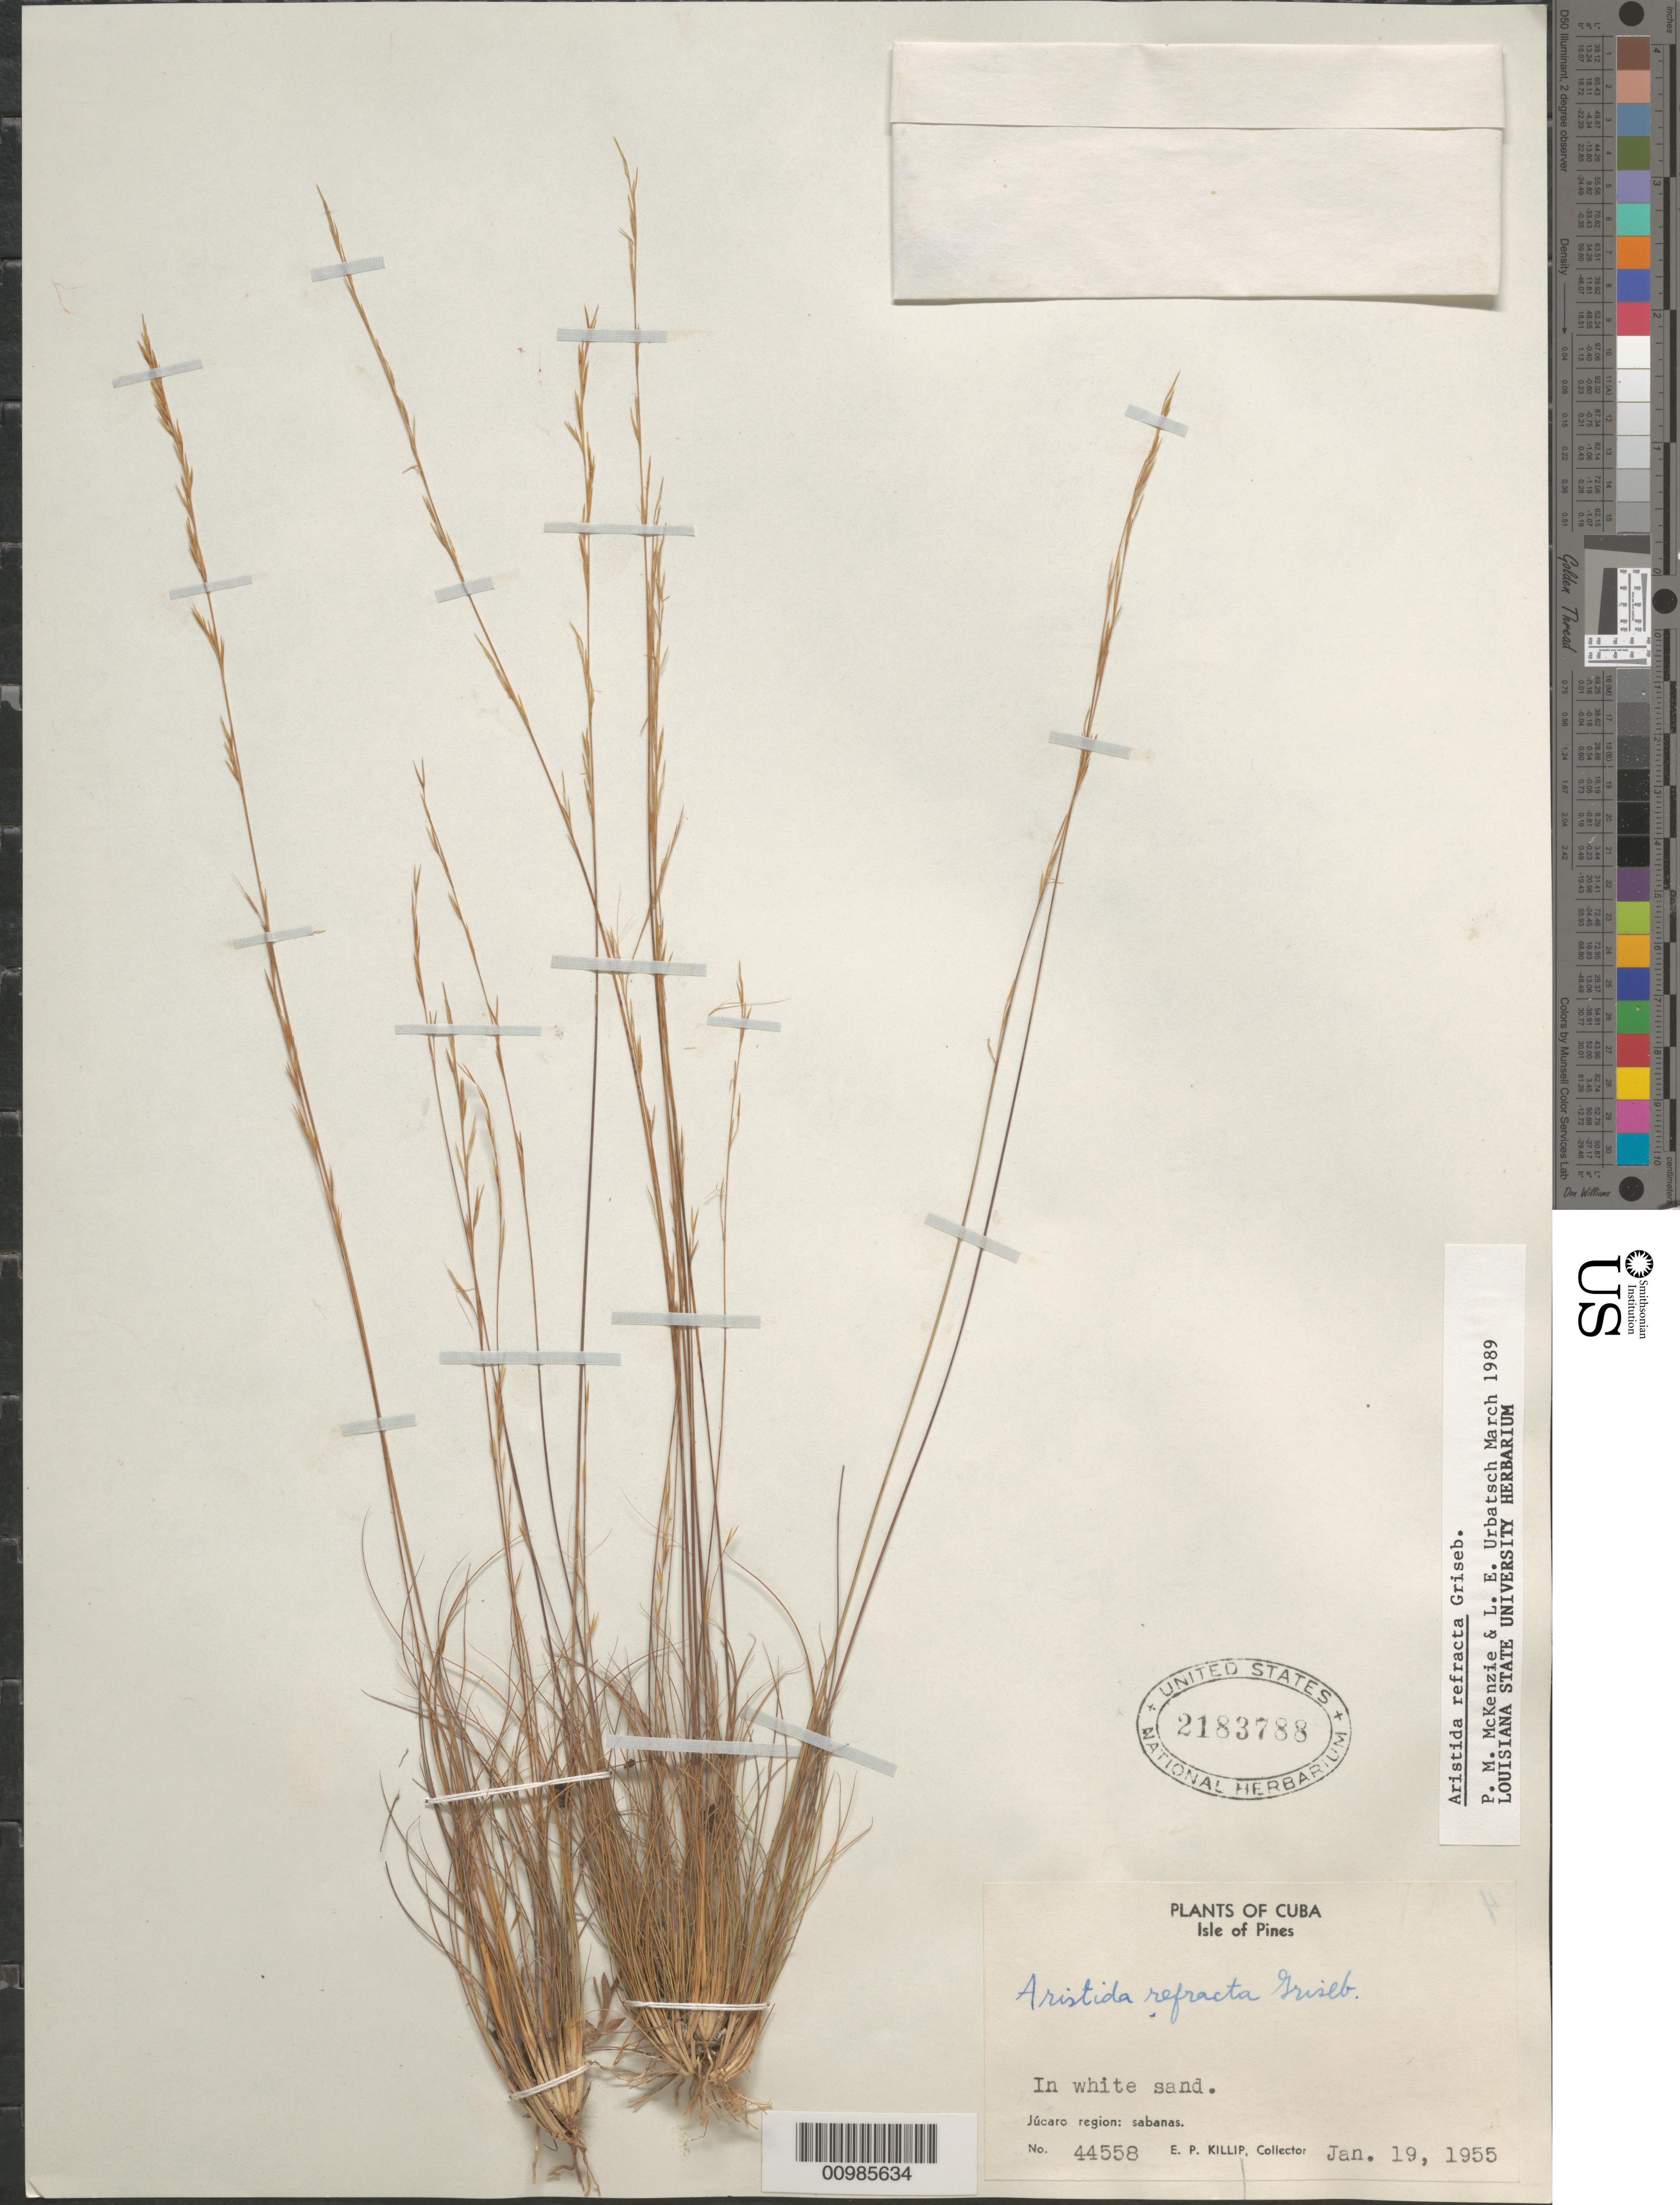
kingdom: Plantae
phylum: Tracheophyta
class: Liliopsida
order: Poales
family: Poaceae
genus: Aristida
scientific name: Aristida refracta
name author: Griseb.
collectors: E. P. Killip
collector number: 44558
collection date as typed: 19 Jan 1955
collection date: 1955-01-19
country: Cuba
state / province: Isla de la Juventud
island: Isla de la Juventud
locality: Jucaro region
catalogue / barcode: US 2183788